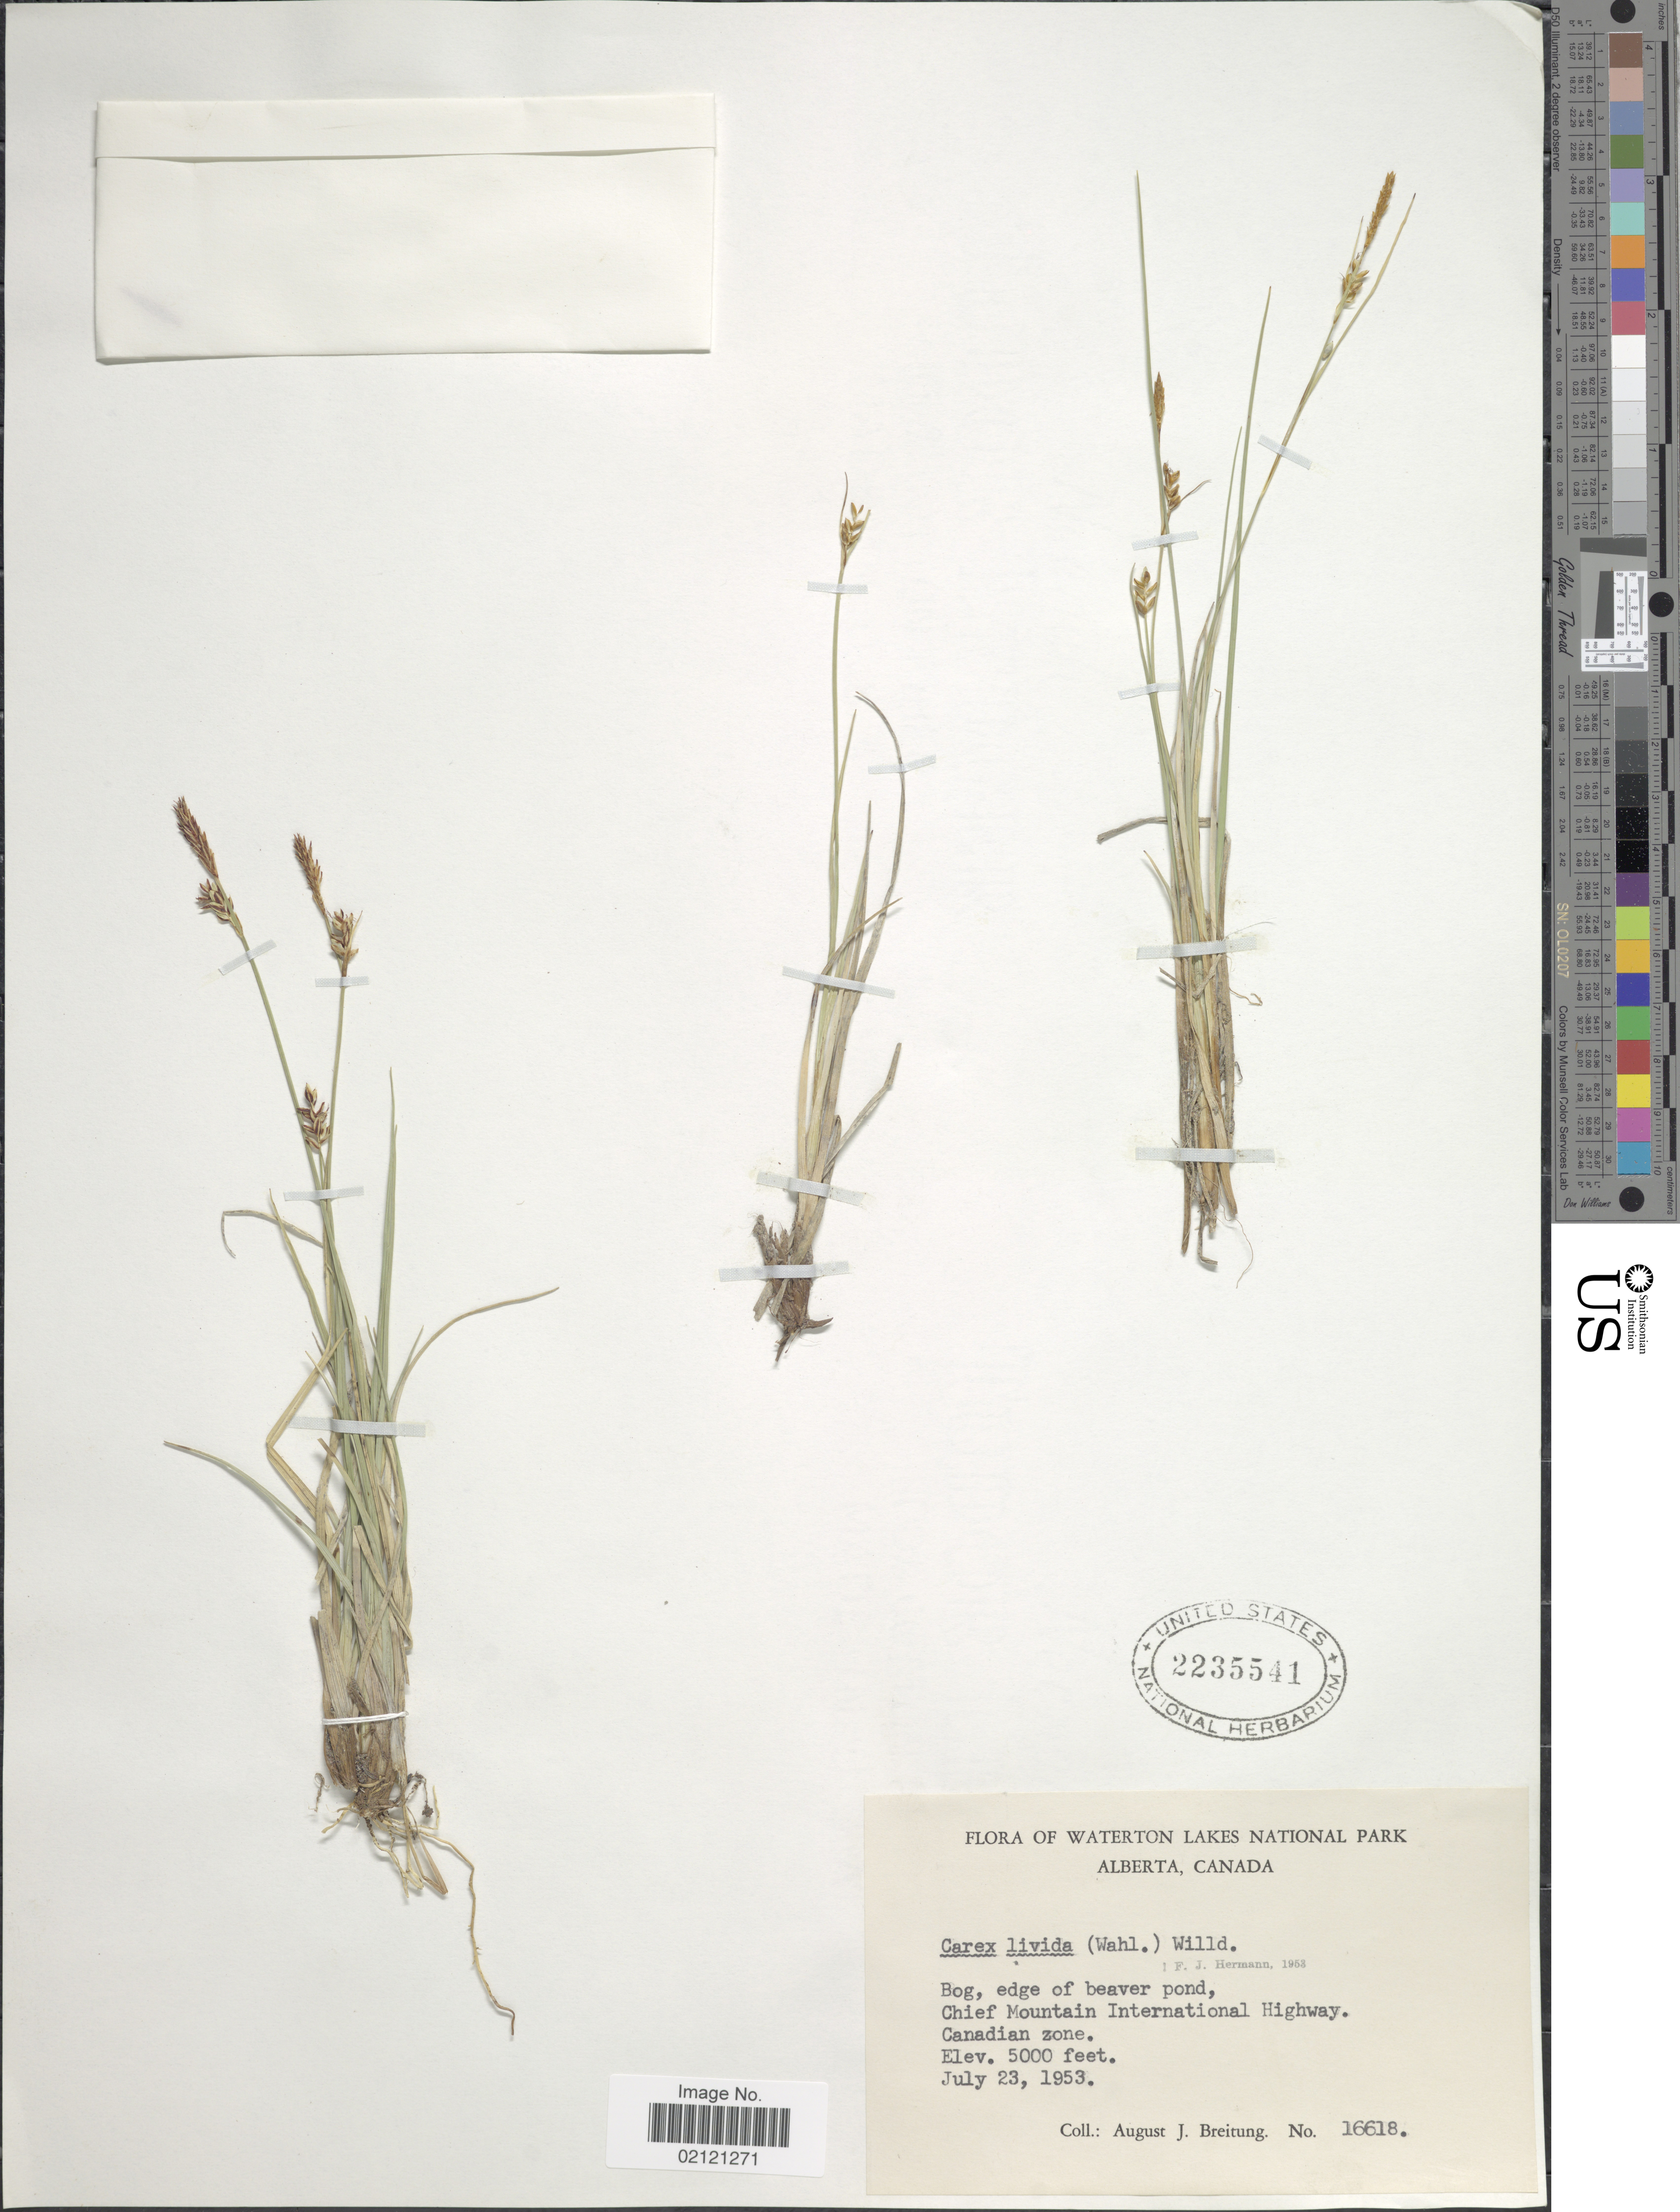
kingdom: Plantae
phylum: Tracheophyta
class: Liliopsida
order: Poales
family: Cyperaceae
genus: Carex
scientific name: Carex livida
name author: (Wahlenb.) Willd.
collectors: A. Breitung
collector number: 16618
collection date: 1953-07-23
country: Canada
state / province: Alberta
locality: Waterton Lakes National Park, Bog, edge of beaver pond, Chief Mountain International Highway, Canadian Zone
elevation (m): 1524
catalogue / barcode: US 2235541